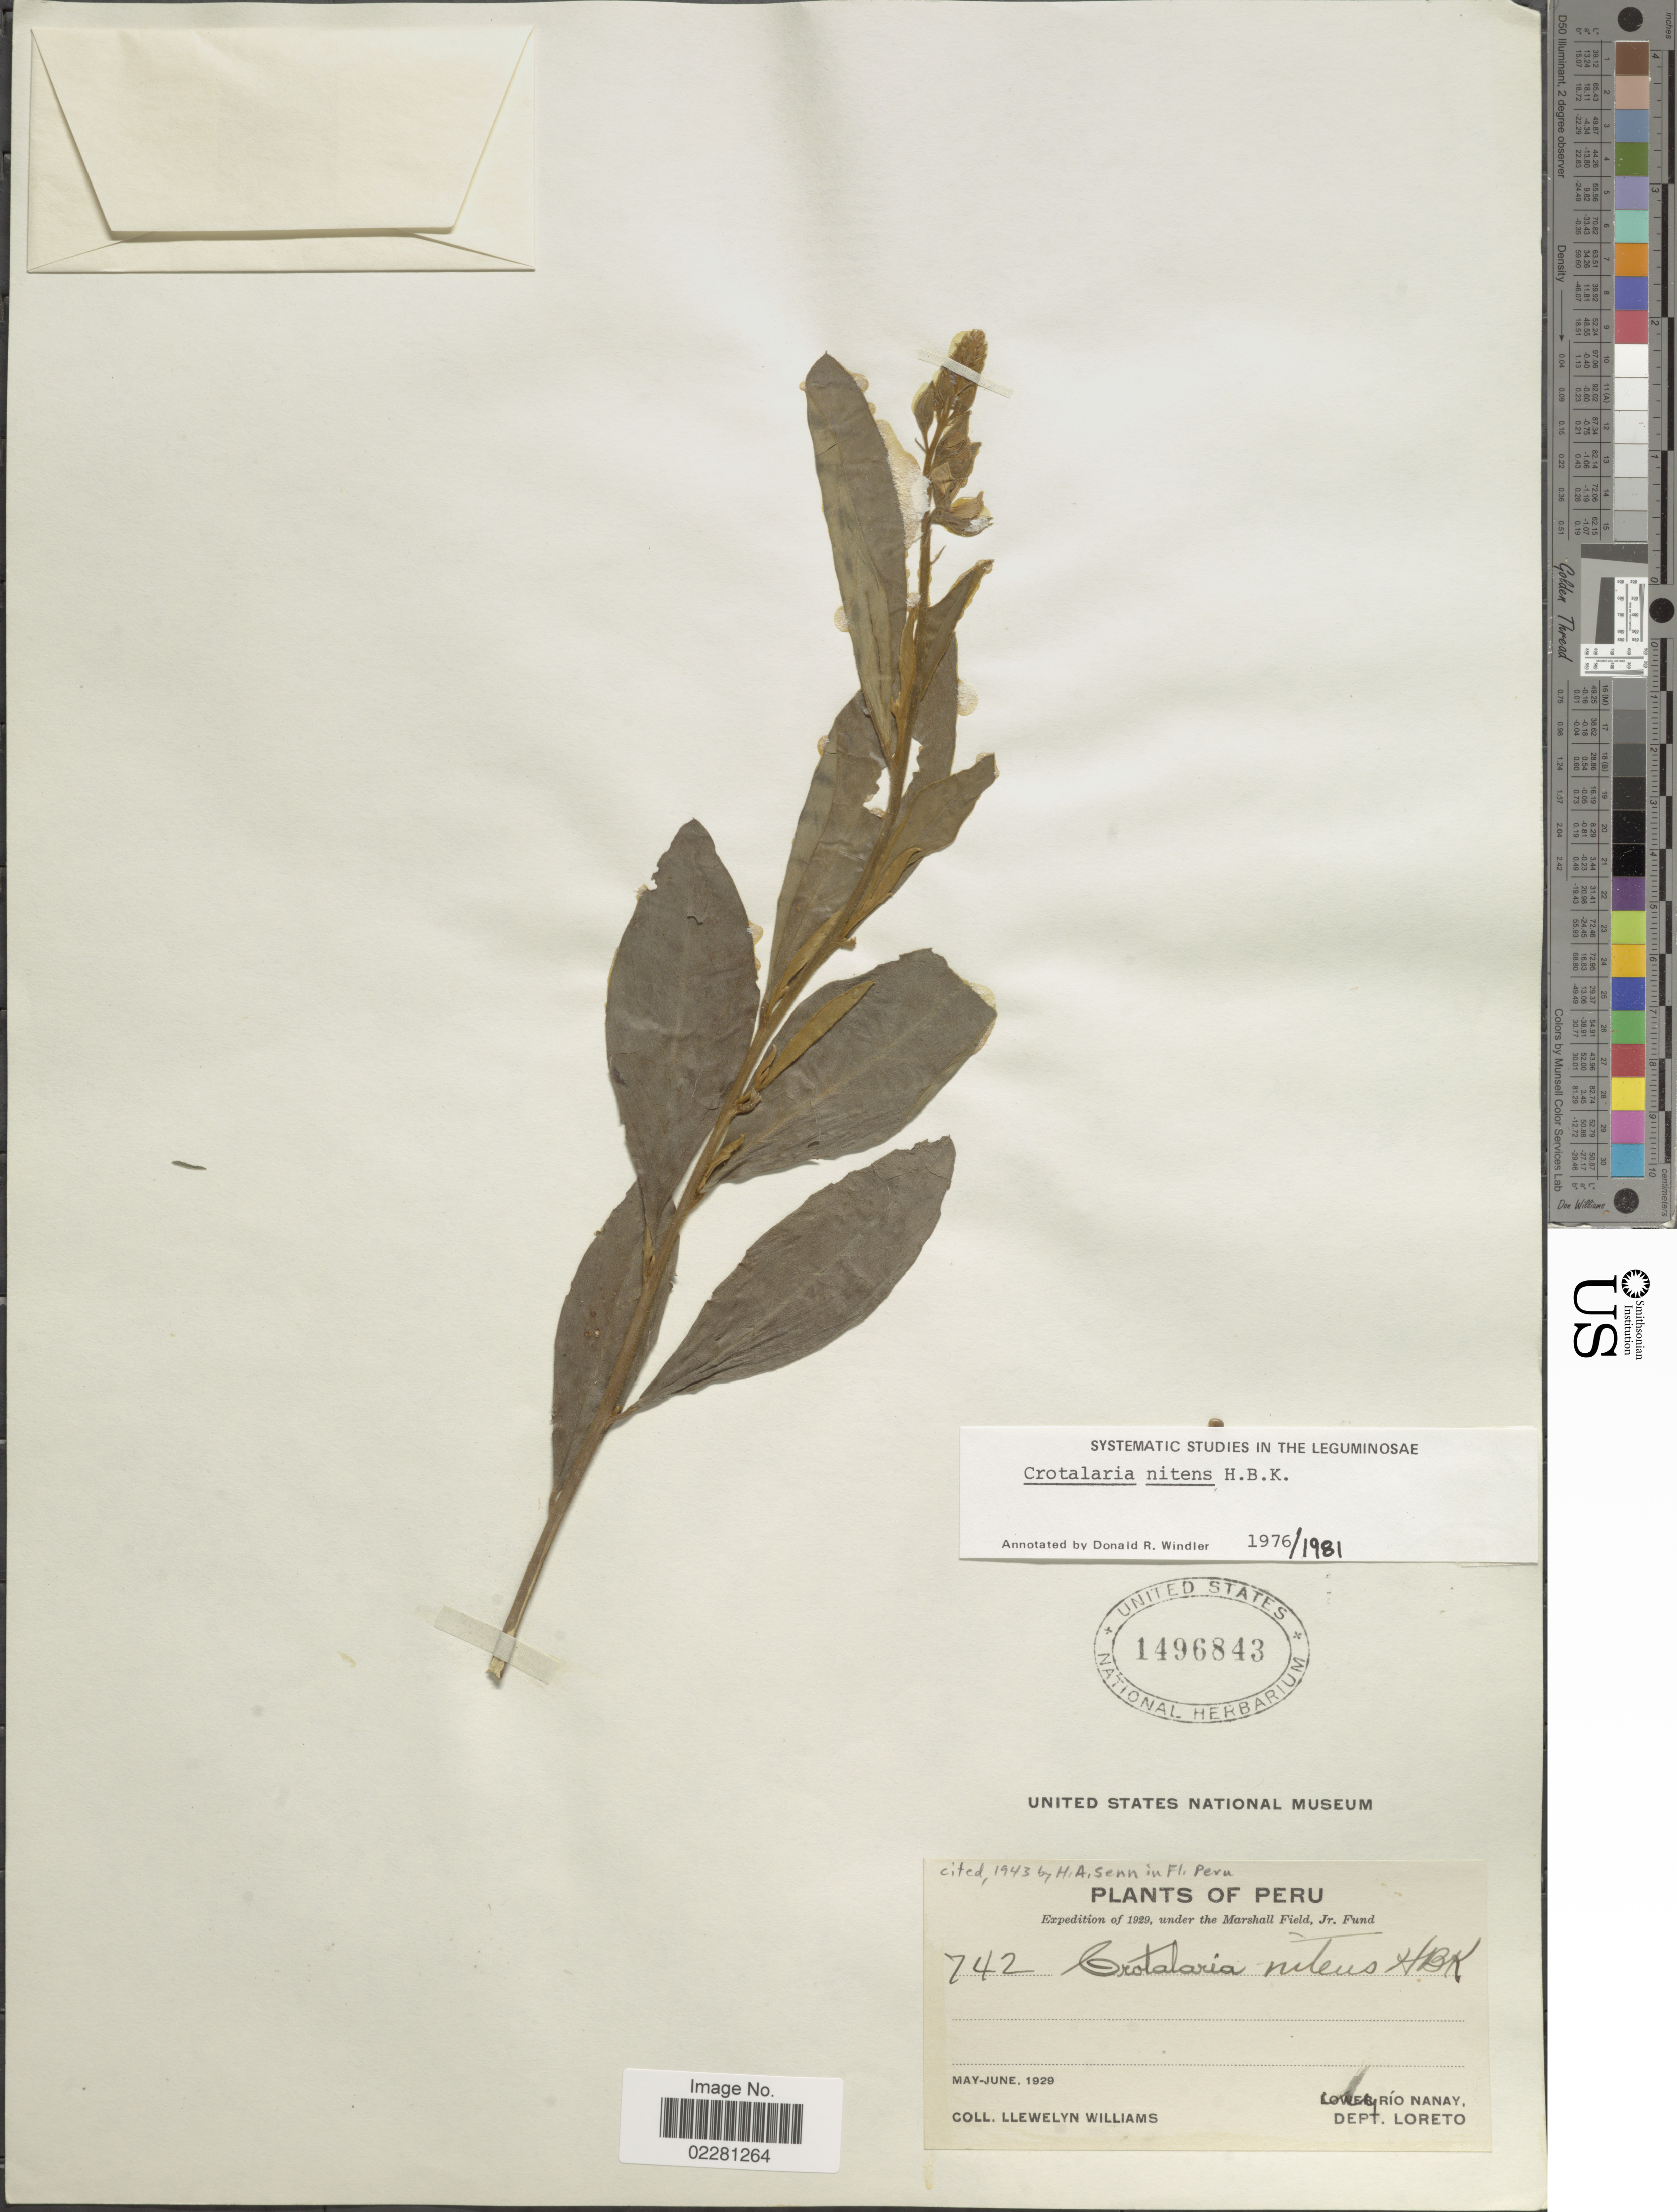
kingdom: Plantae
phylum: Tracheophyta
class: Magnoliopsida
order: Fabales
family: Fabaceae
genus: Crotalaria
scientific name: Crotalaria nitens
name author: Kunth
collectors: Ll. Williams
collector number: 742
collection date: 1929-05/1929-06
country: Peru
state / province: Loreto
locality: Rio Nanay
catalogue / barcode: US 1496843